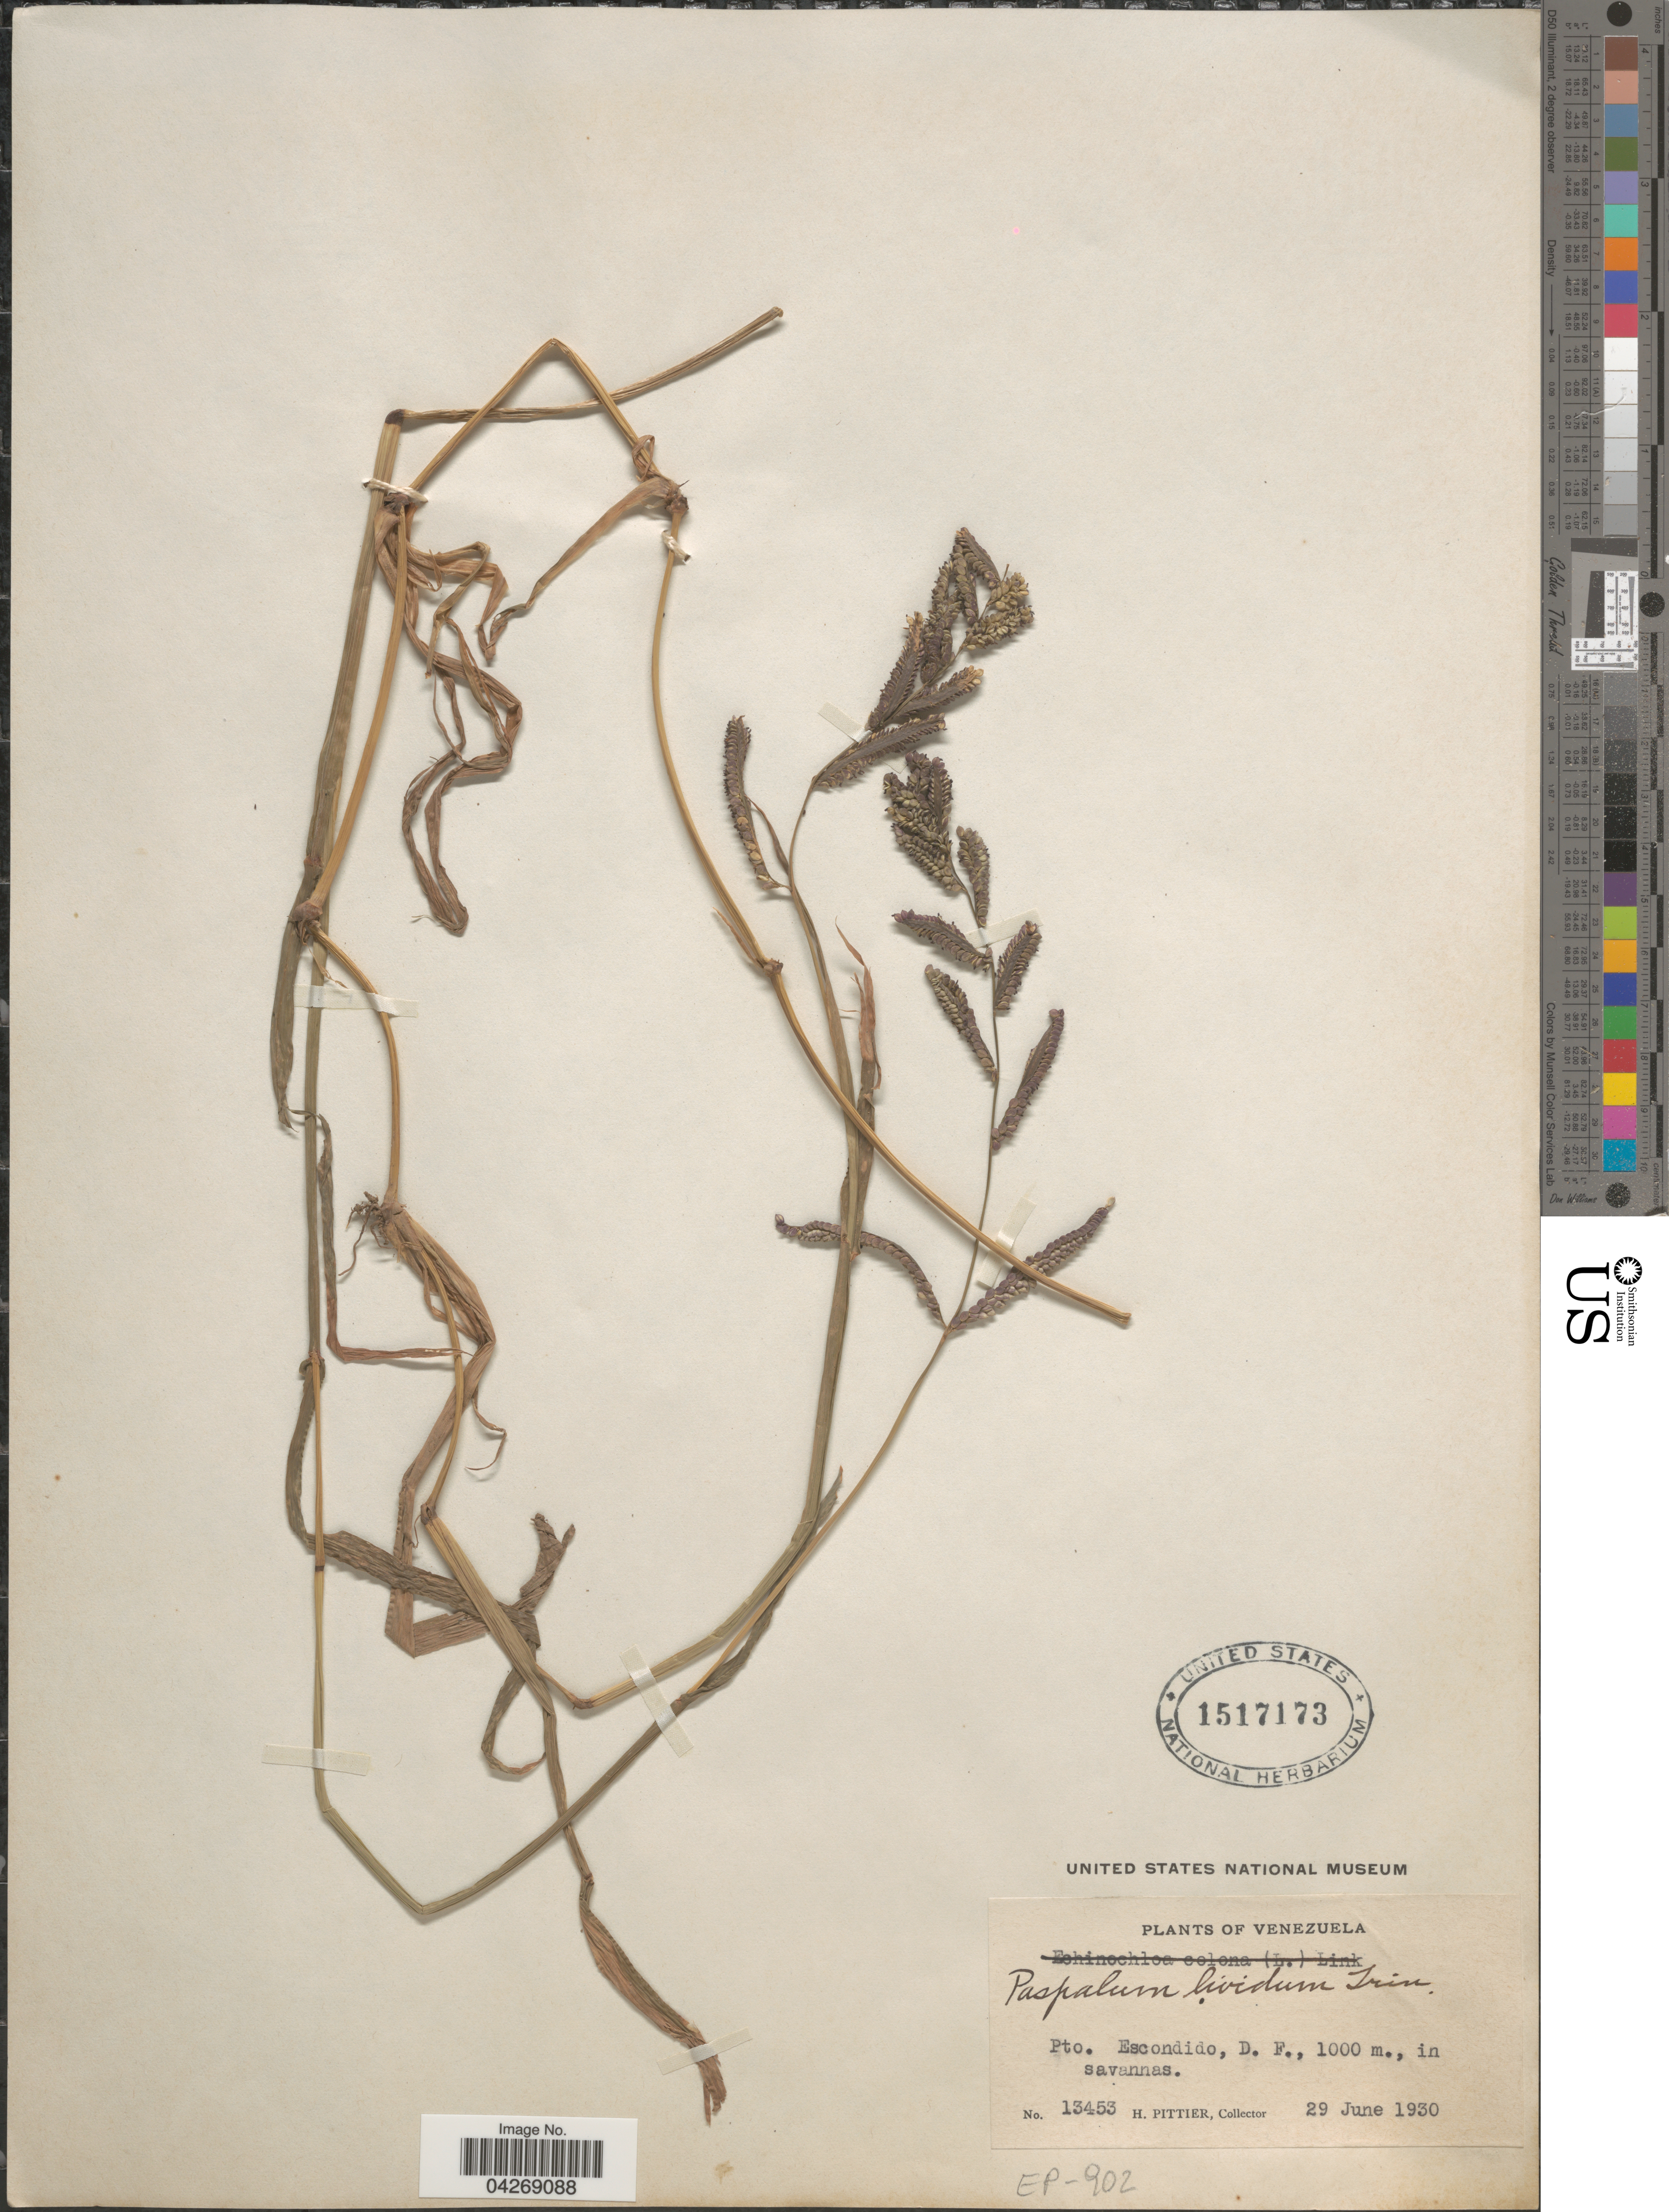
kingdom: Plantae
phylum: Tracheophyta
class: Liliopsida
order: Poales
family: Poaceae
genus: Paspalum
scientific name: Paspalum denticulatum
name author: Trin.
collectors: H. F. Pittier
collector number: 13453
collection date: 1930-06-29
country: Venezuela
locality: Pto. Escondido, D.F., in savannas.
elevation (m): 1000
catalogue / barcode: US 1517173